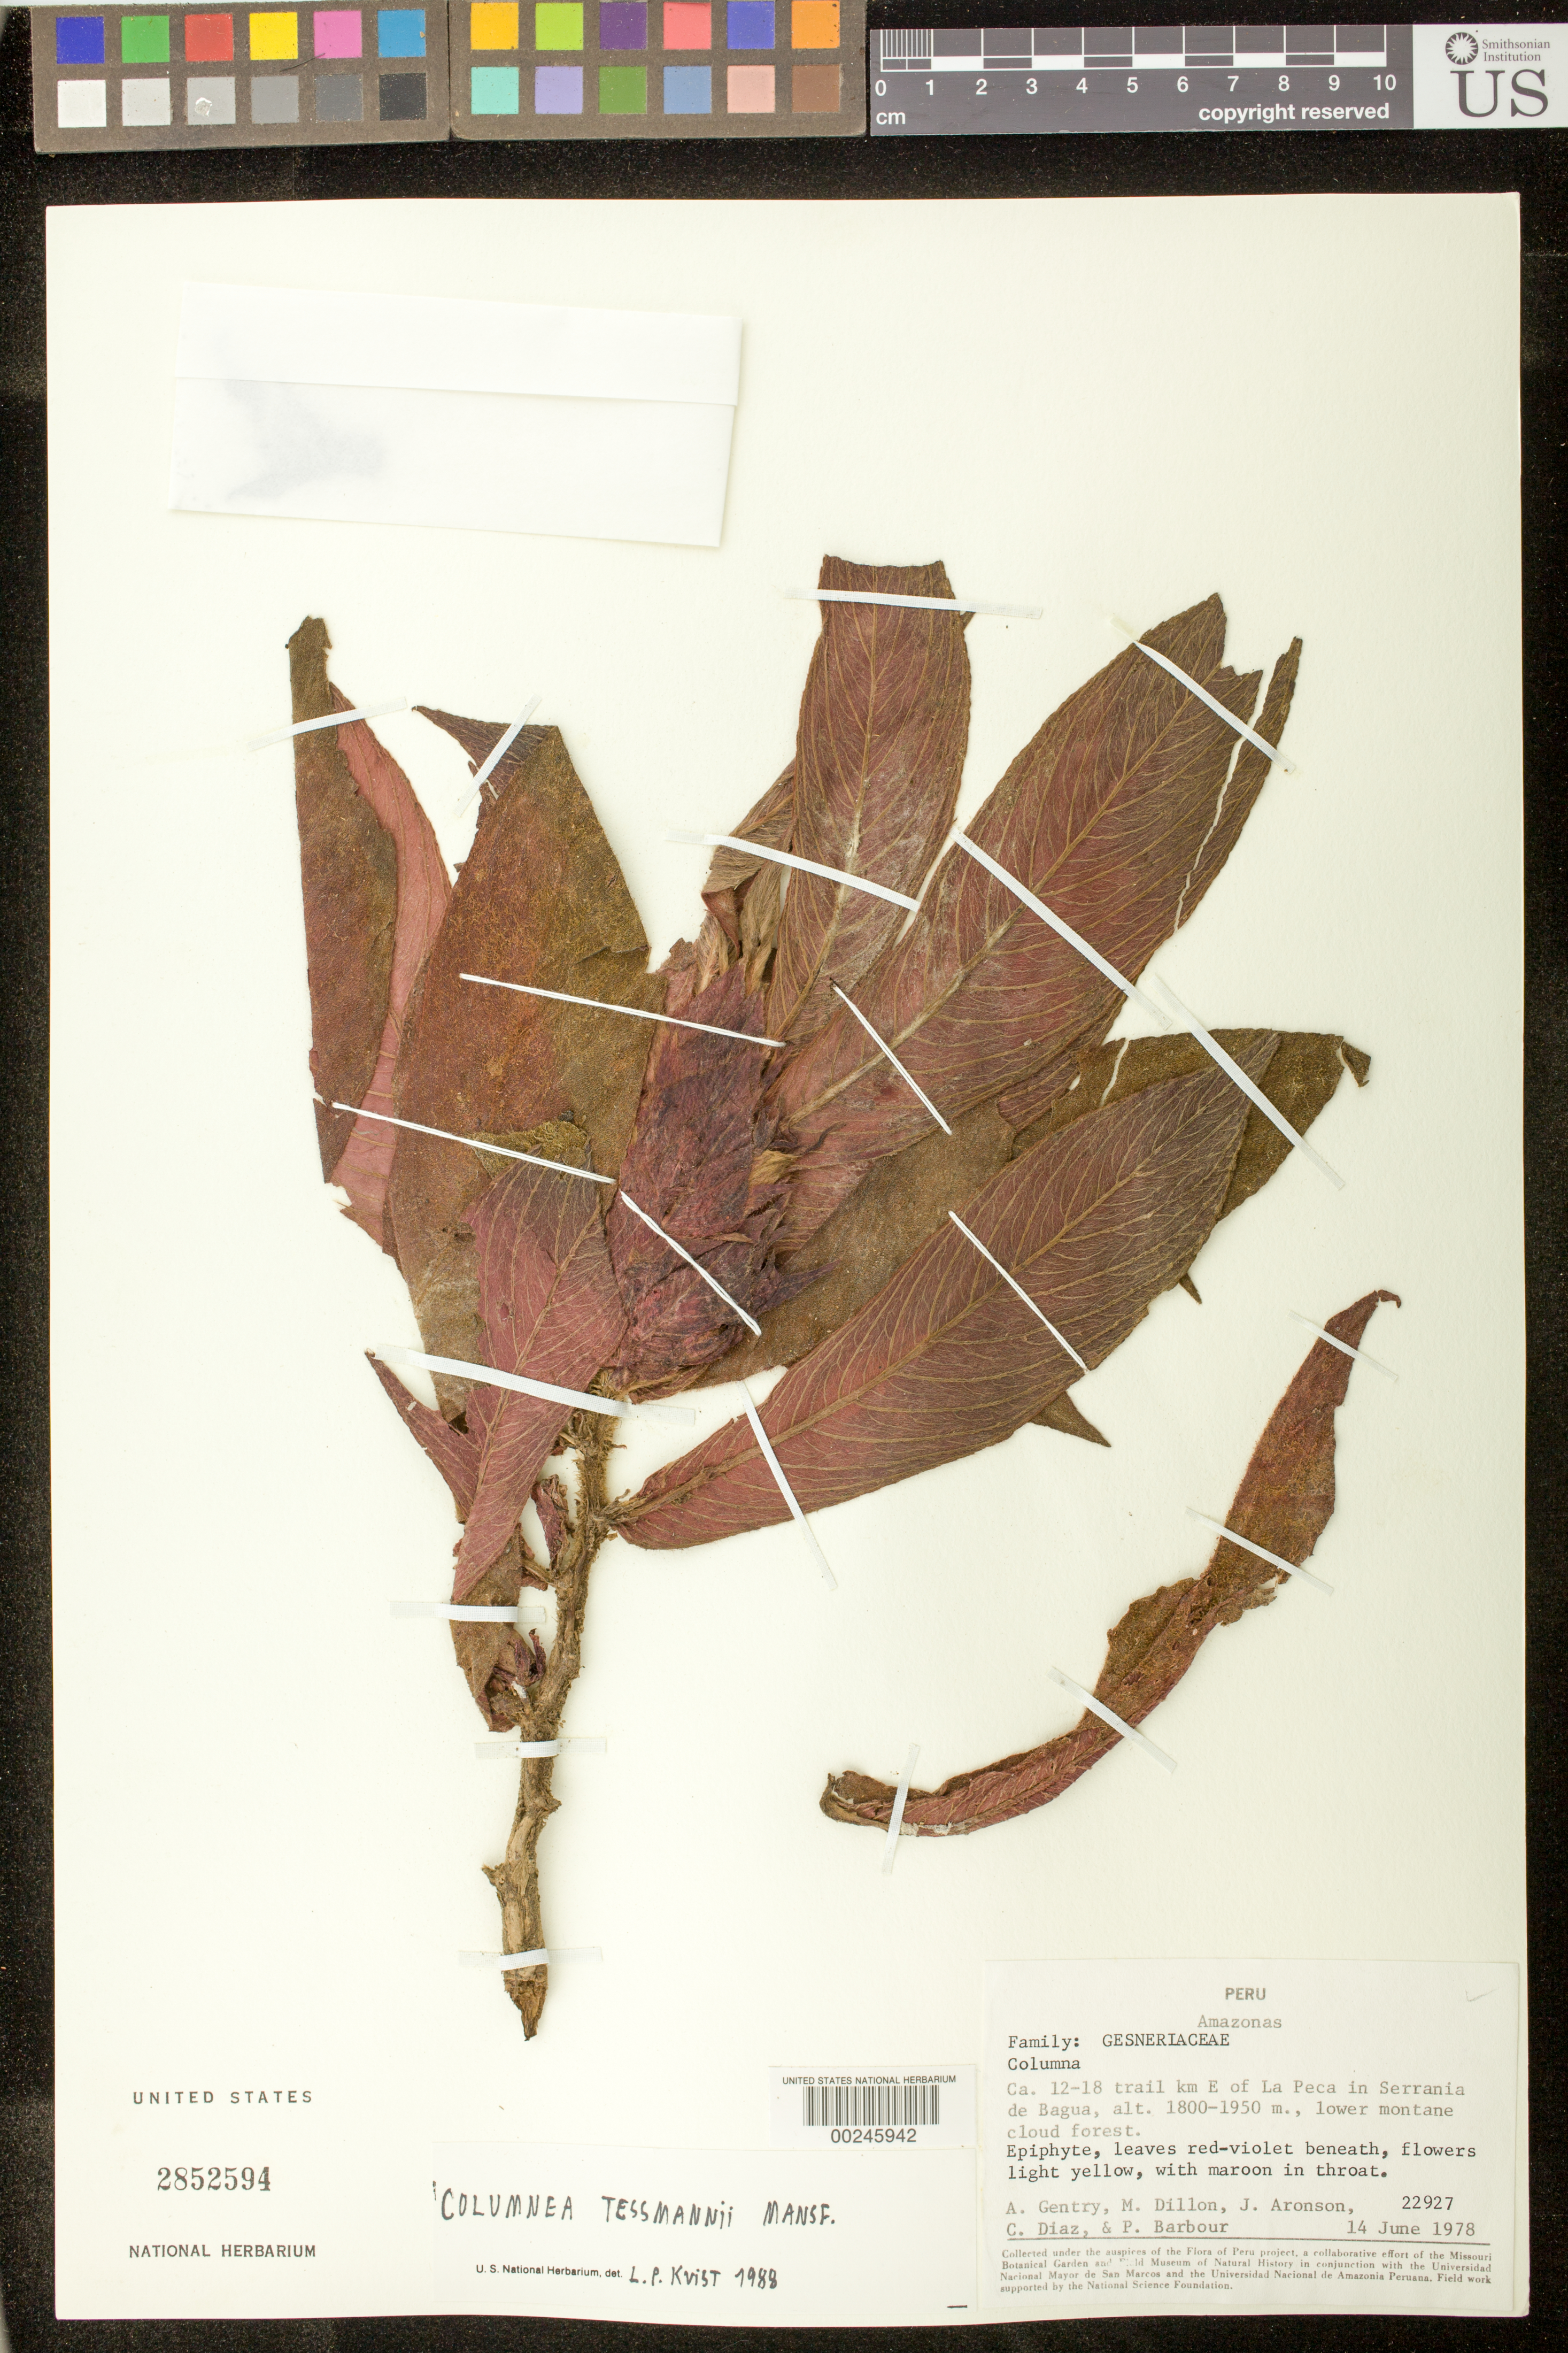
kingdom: Plantae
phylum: Tracheophyta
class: Magnoliopsida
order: Lamiales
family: Gesneriaceae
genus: Columnea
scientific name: Columnea tessmannii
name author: Mansf.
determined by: Clark, J. L., (SEL), The Marie Selby Botanical Garden (UNITED STATES)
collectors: A. H. Gentry, M. O. Dillon, J. Aronson, C. Díaz & P. Barbour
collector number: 22927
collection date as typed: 14 Jun 1978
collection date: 1978-06-14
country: Peru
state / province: Amazonas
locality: Ca 12-18 trail km E of La Peca in Serrania de Bagua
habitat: Lower montane cloud forest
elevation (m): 1800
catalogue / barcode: US 2852594